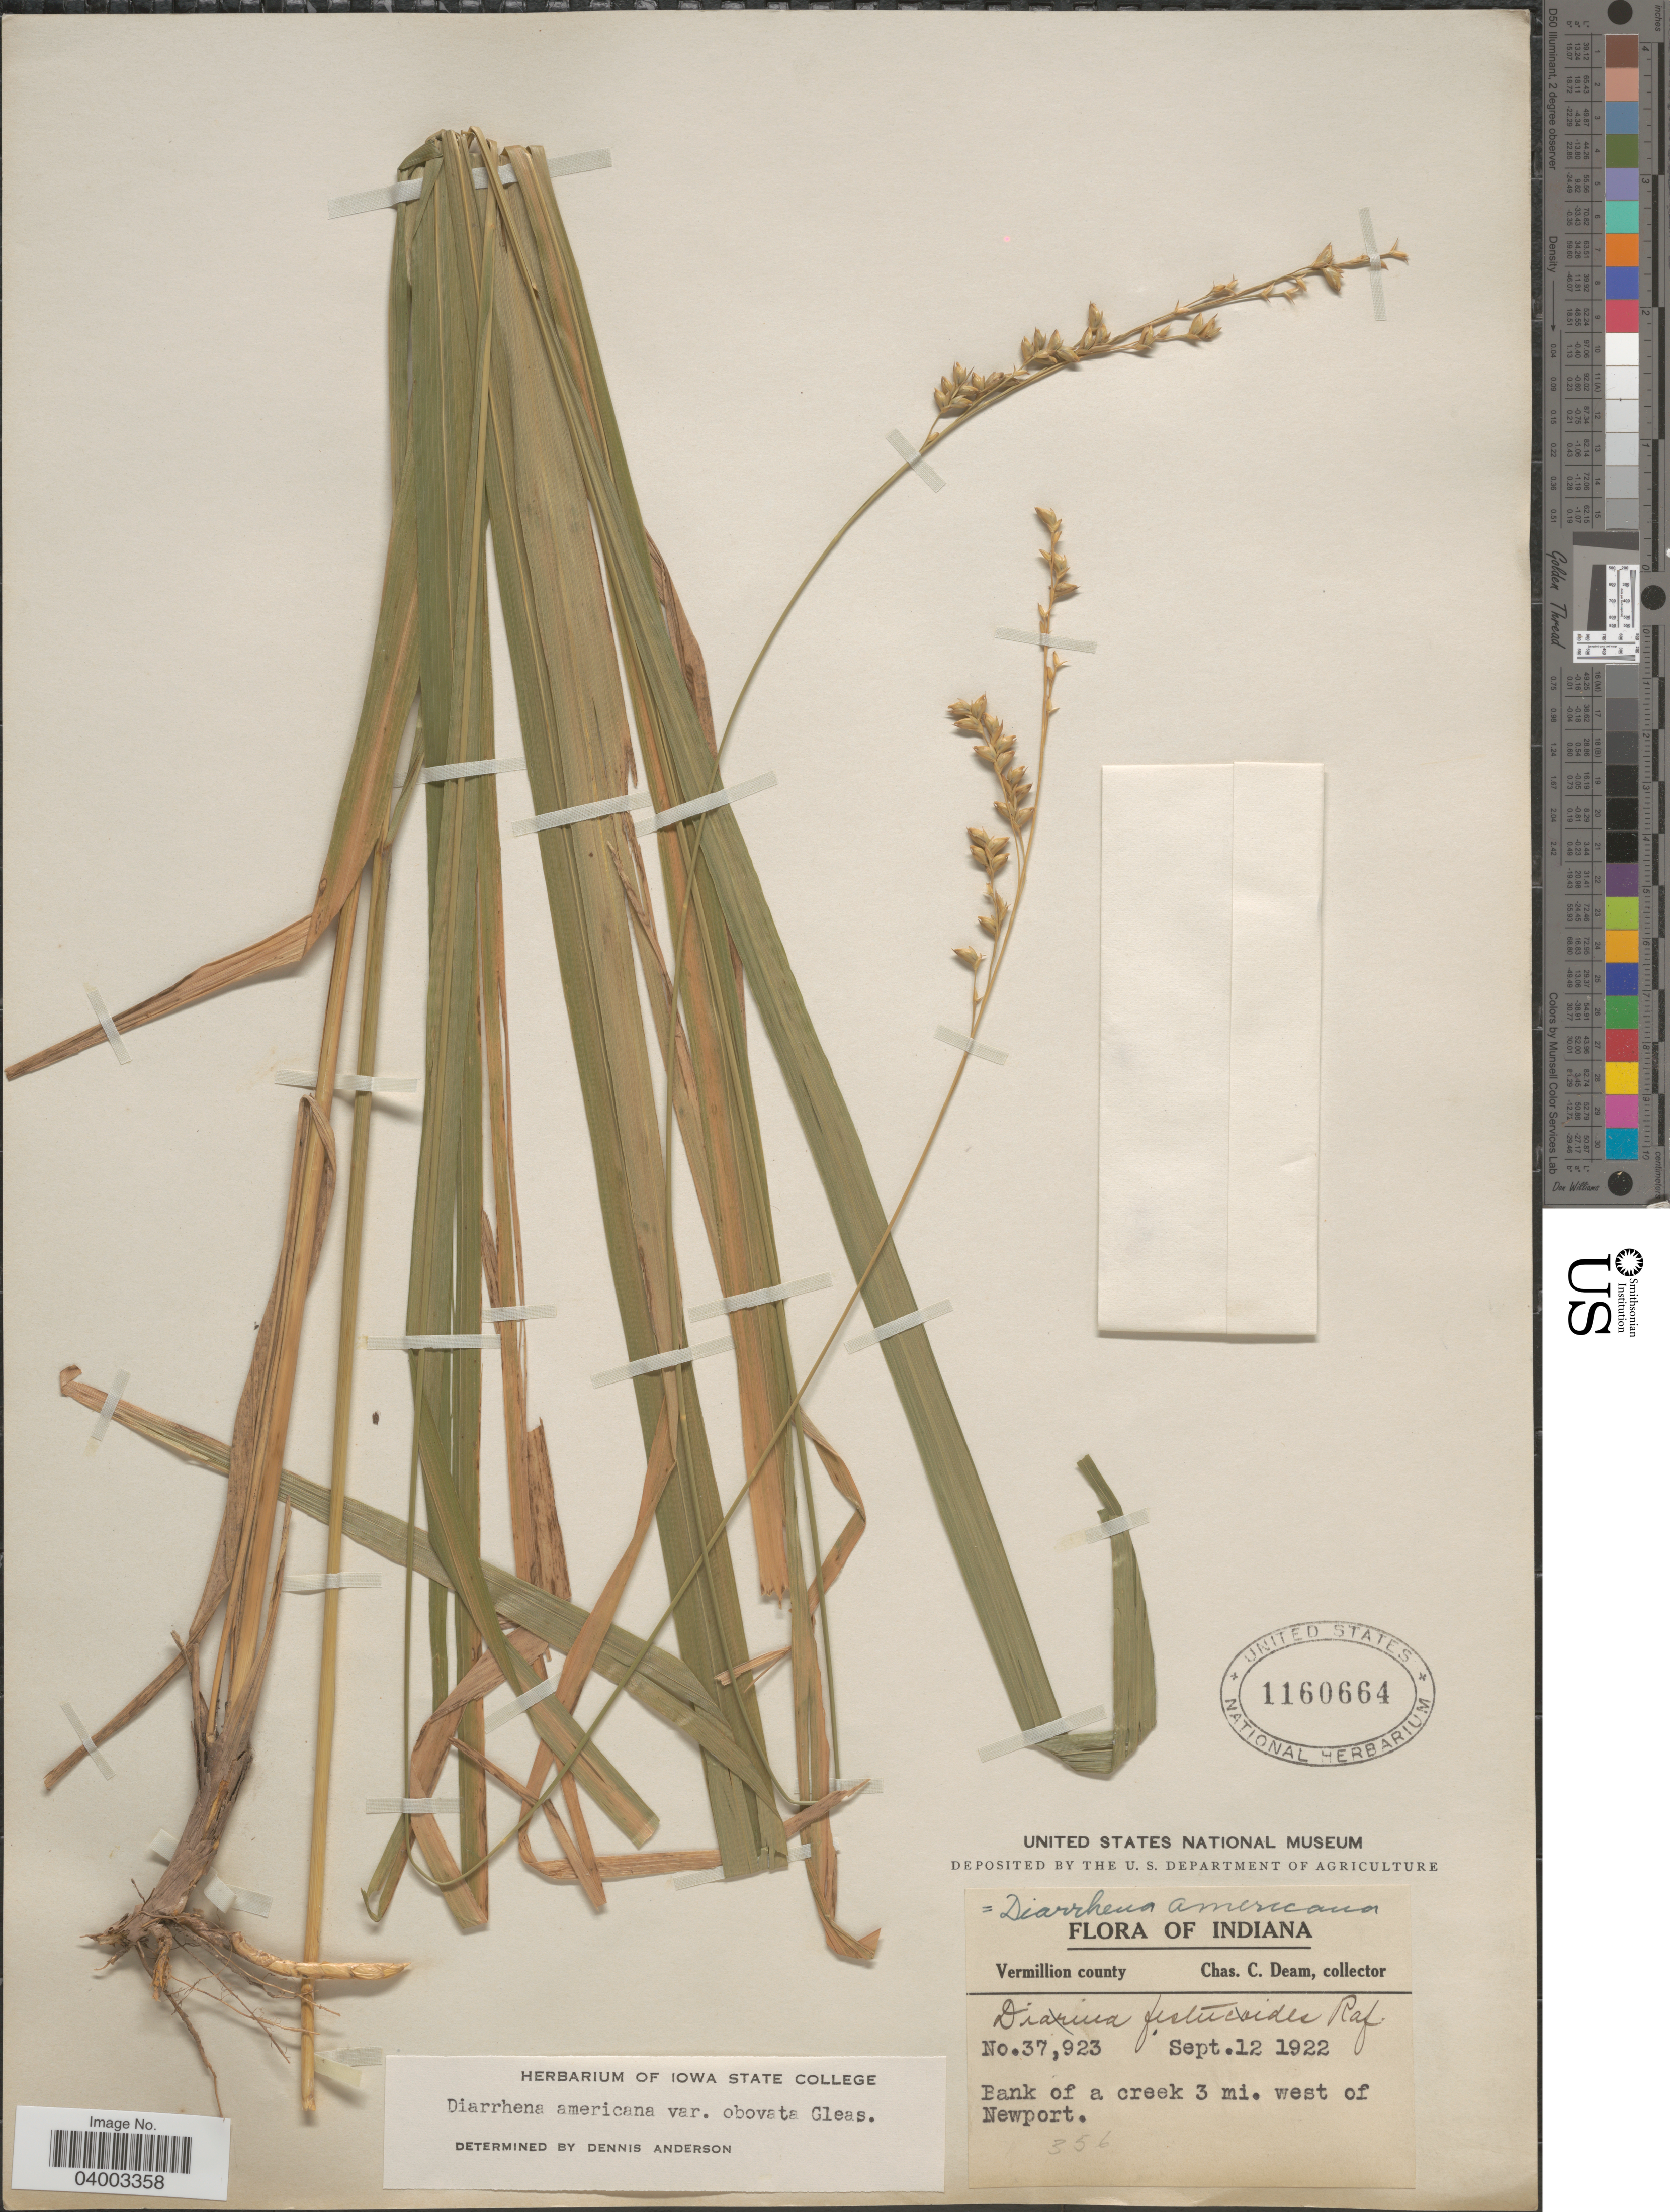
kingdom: Plantae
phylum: Tracheophyta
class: Liliopsida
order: Poales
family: Poaceae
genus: Diarrhena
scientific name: Diarrhena obovata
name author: (Gleason) Brandenburg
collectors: C. C. Deam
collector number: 37923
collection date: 1922-09-12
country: United States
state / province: Indiana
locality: Vermillion county. Bank of a creek 3 mi. west of Newport.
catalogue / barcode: US 1160664